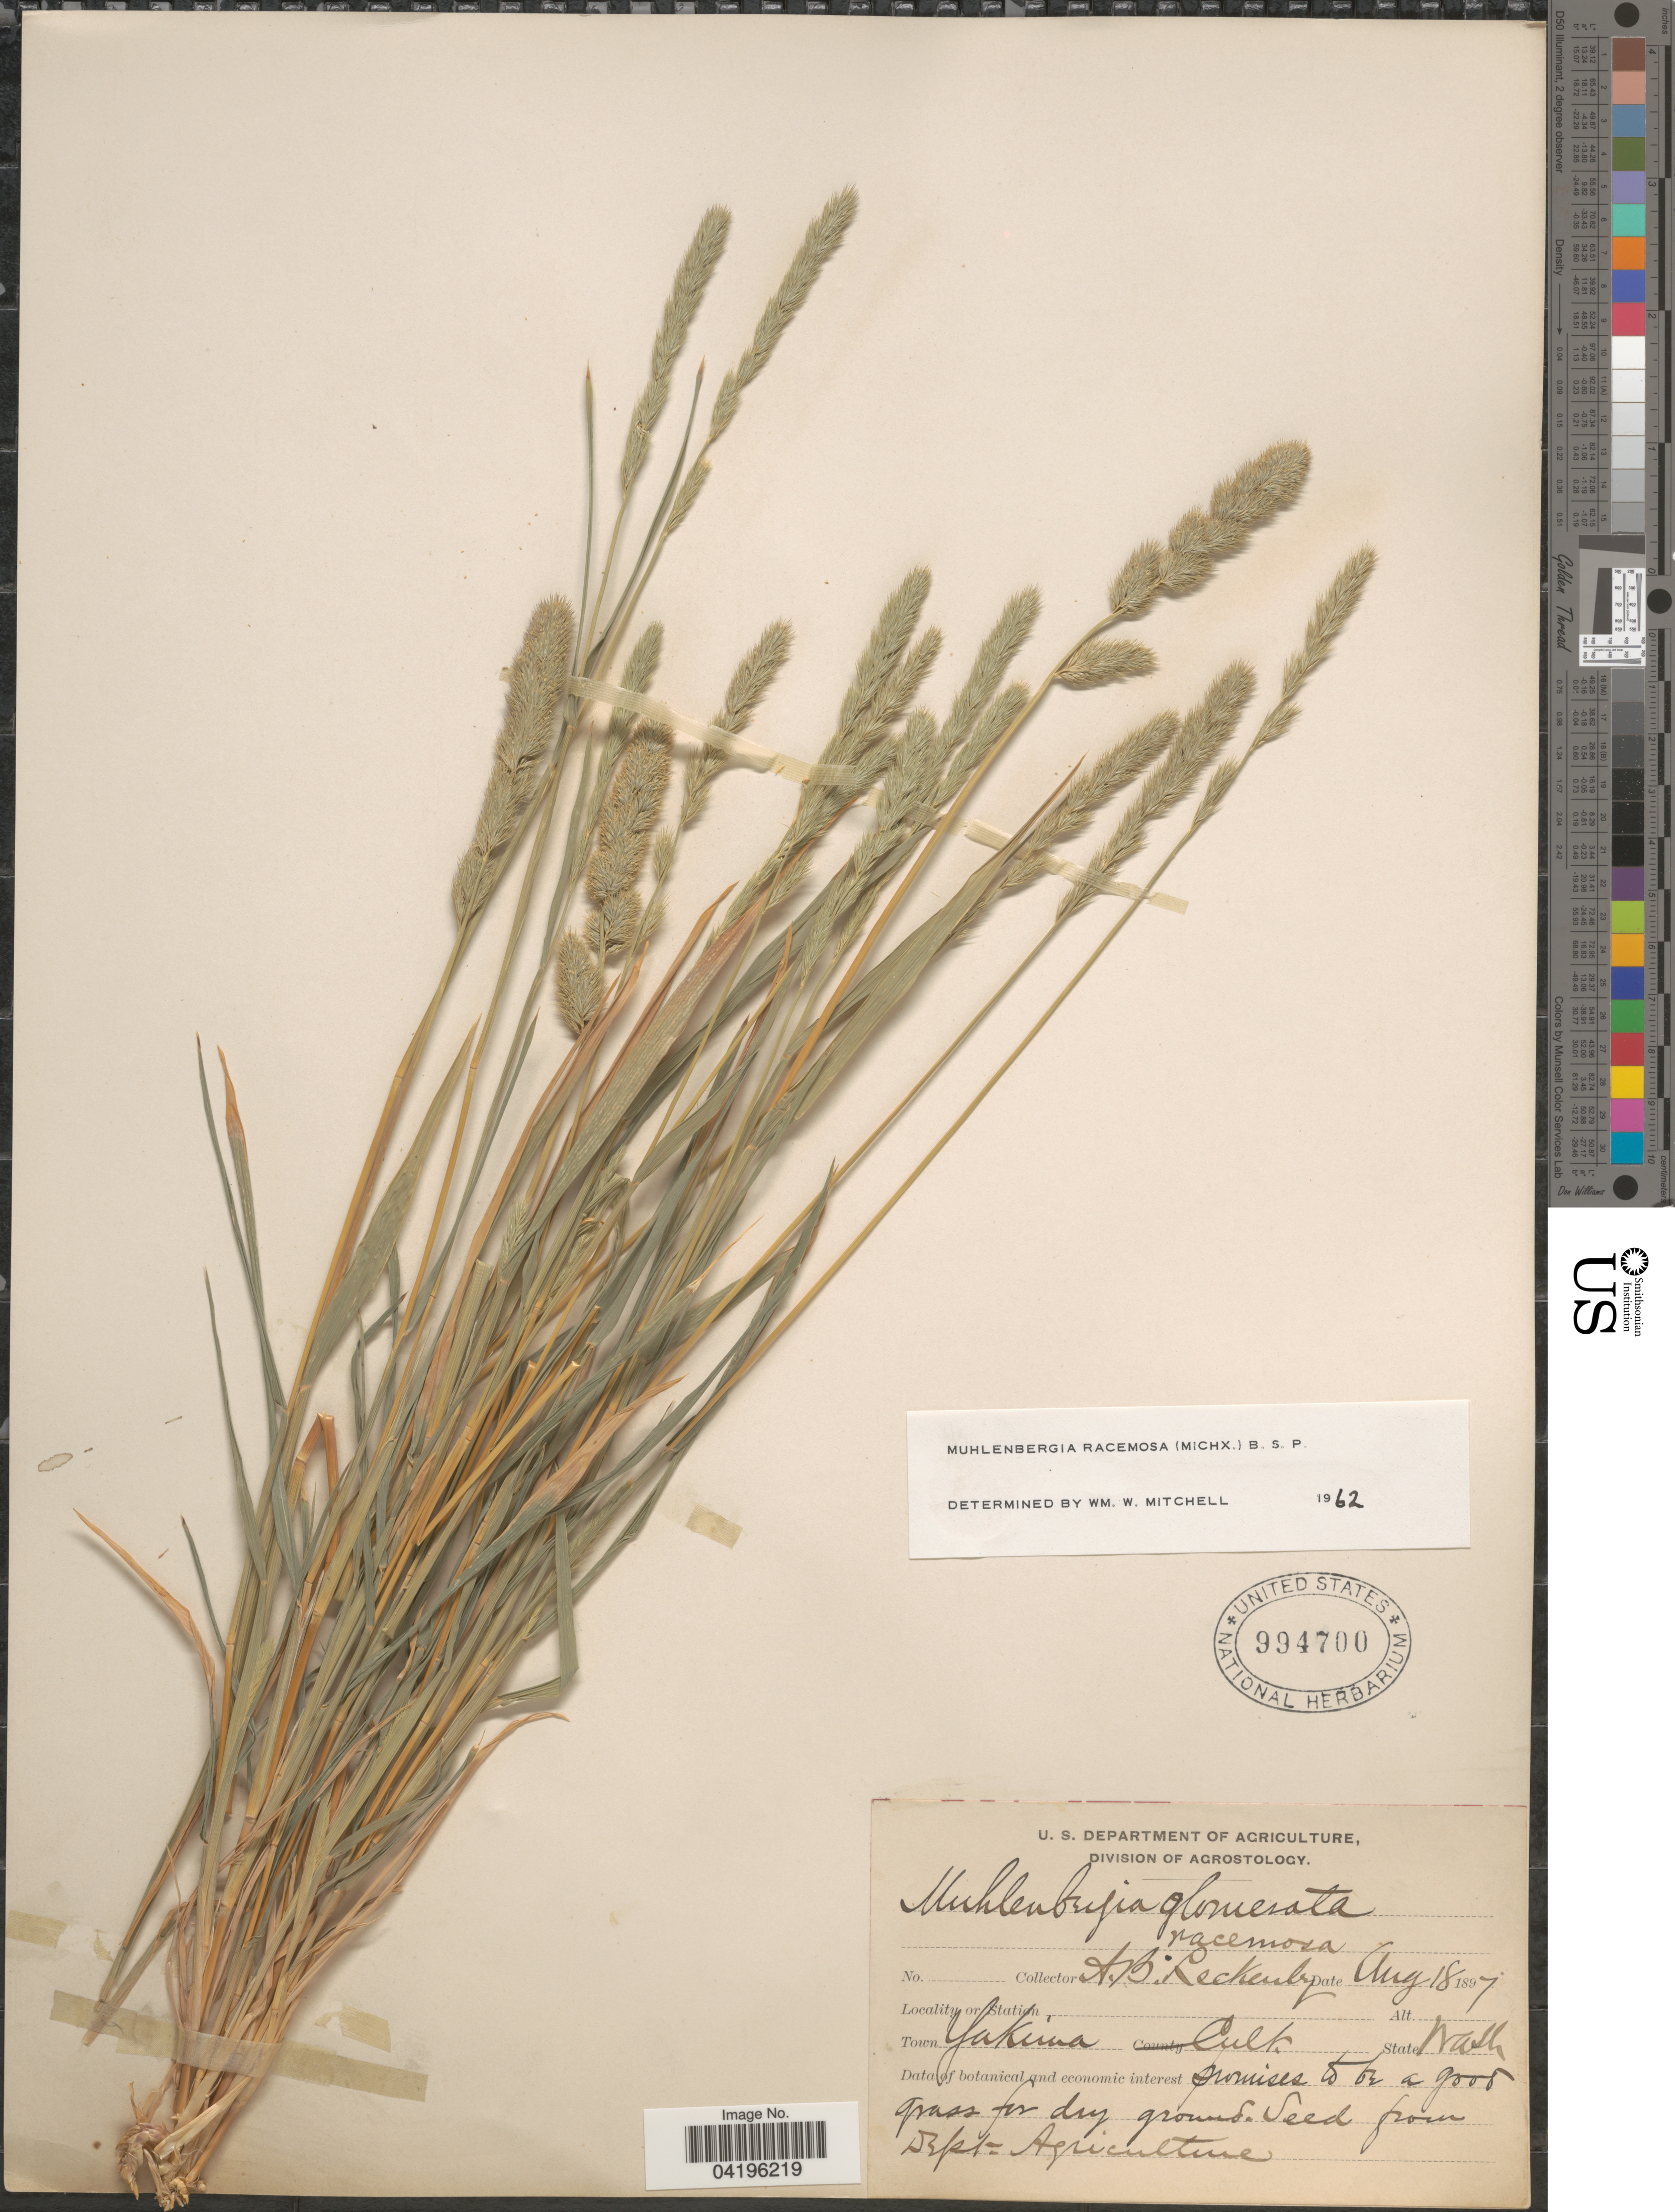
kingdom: Plantae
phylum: Tracheophyta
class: Liliopsida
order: Poales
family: Poaceae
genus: Muhlenbergia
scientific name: Muhlenbergia racemosa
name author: (Michx.) Britton et al.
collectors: A. Leckenby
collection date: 1897-08-18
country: United States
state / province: Washington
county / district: Yakima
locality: Town Yakima.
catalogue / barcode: US 994700